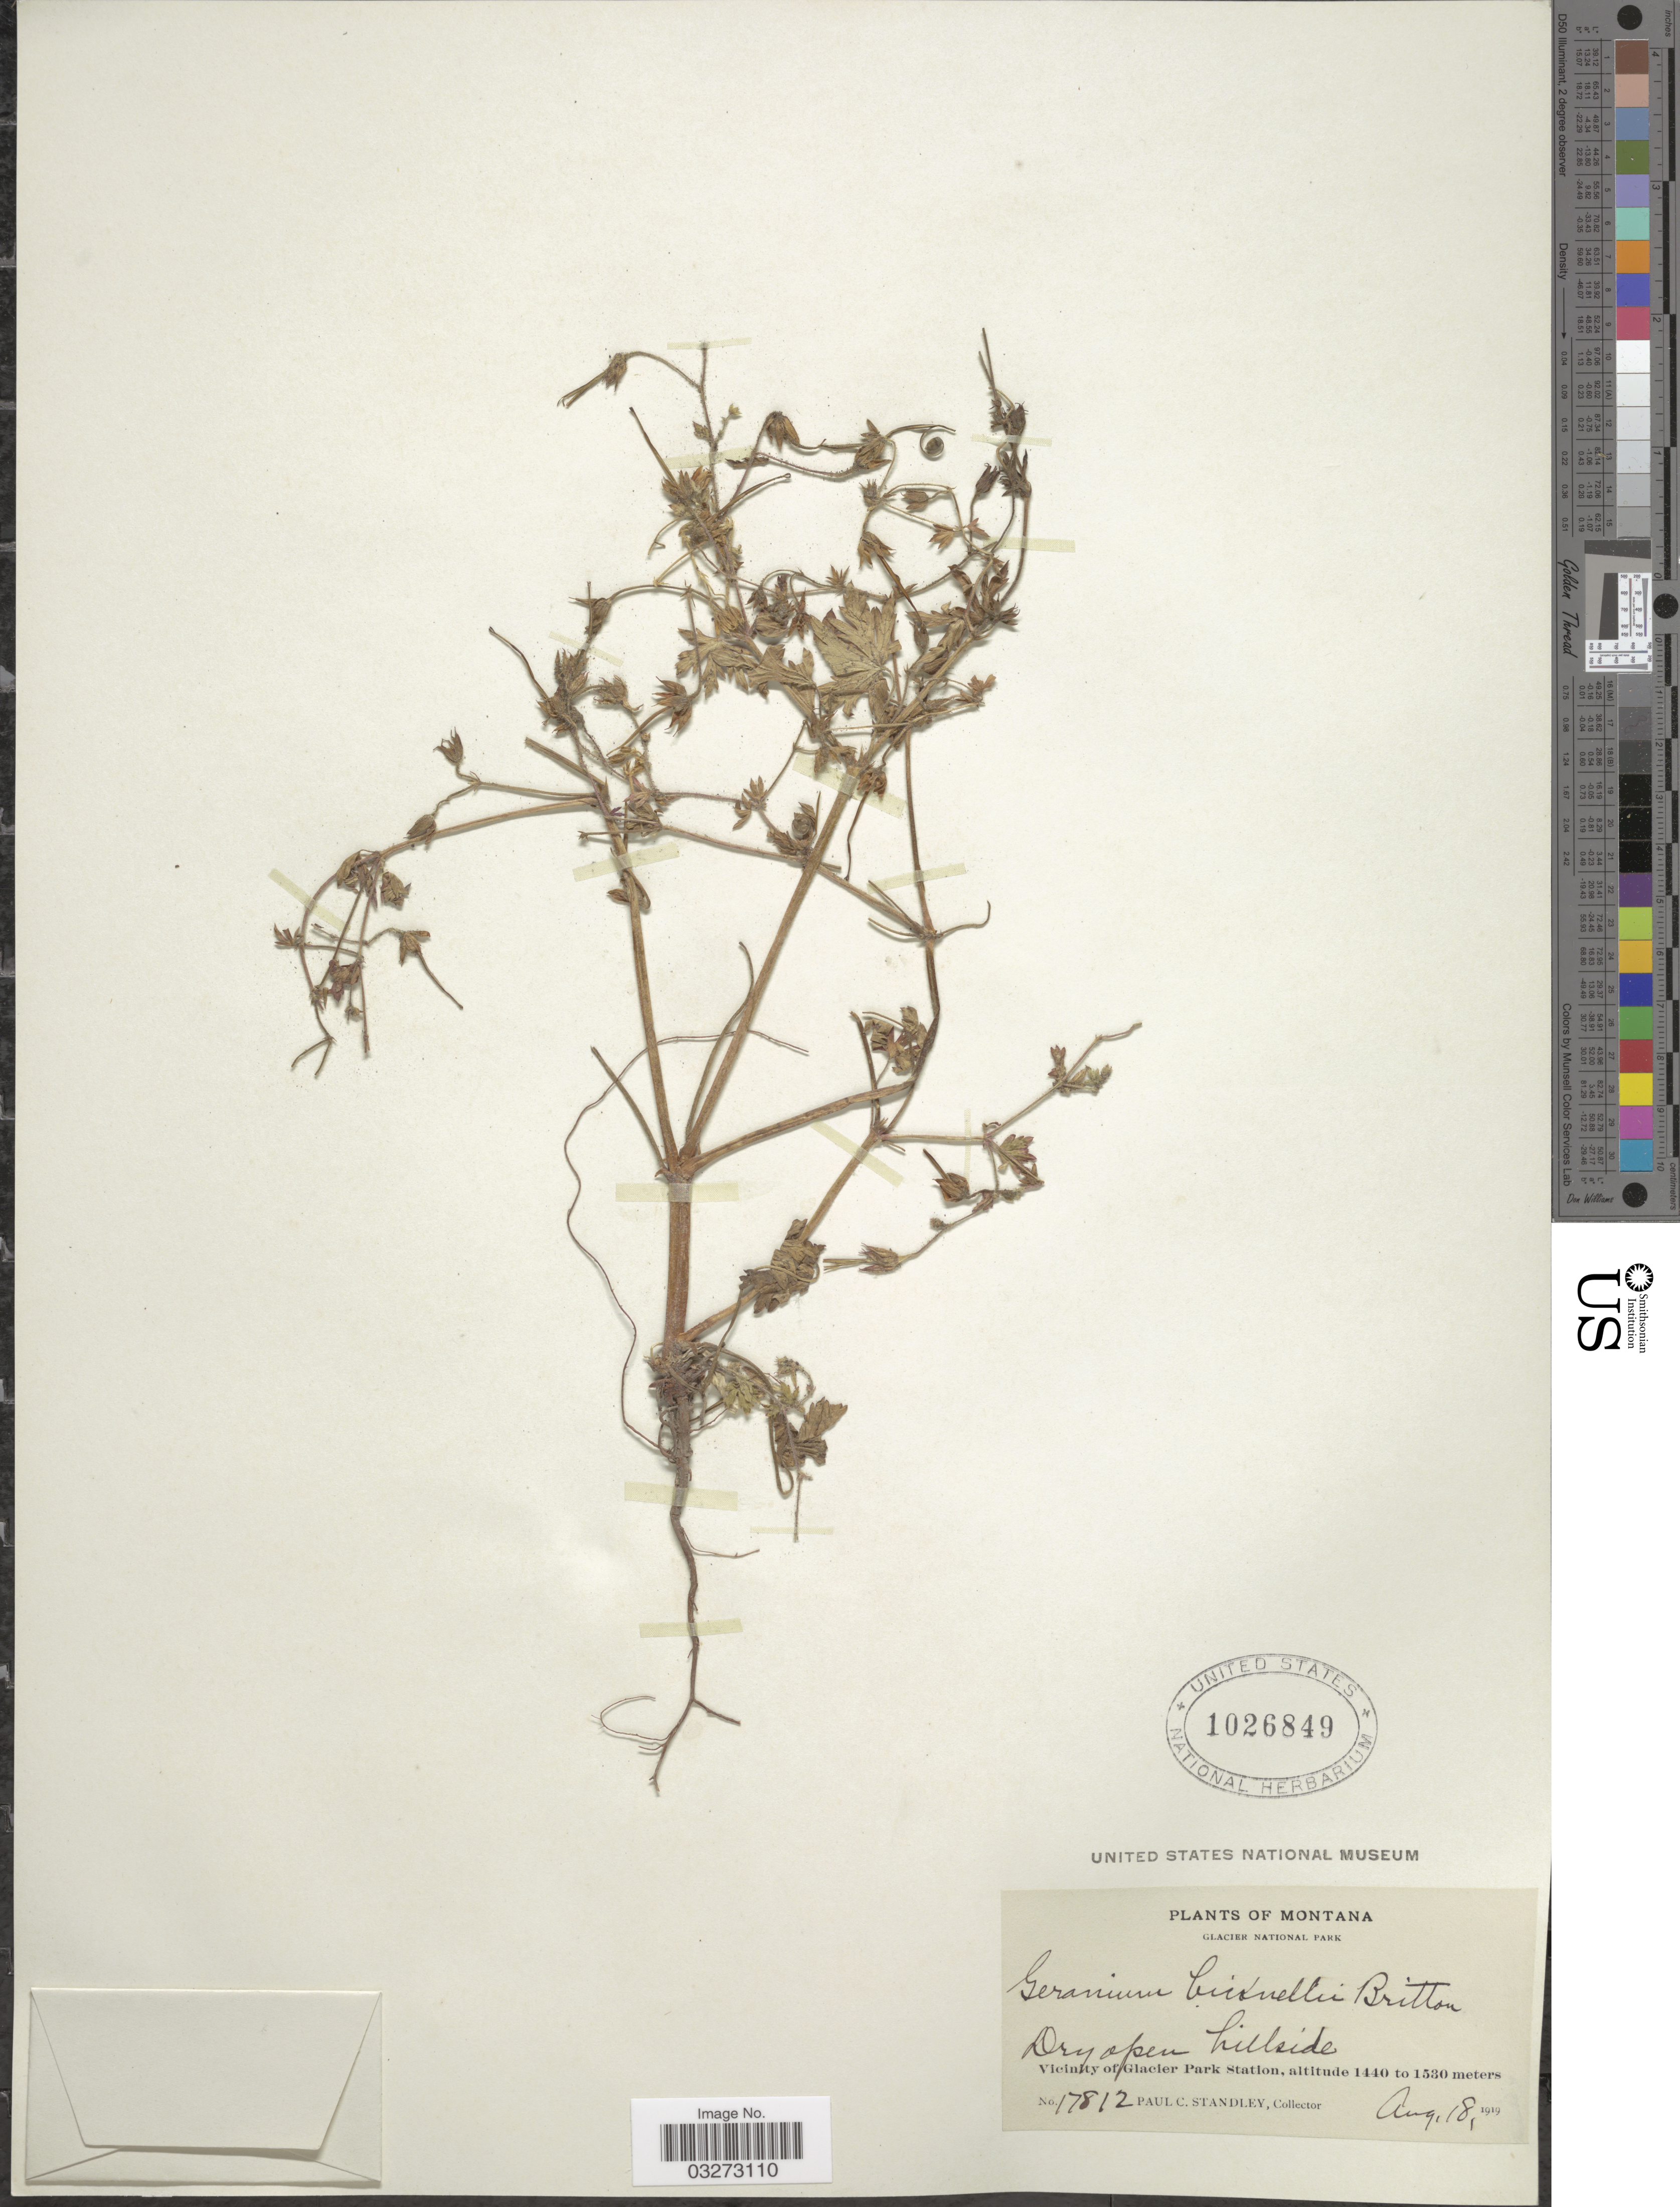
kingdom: Plantae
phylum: Tracheophyta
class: Magnoliopsida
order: Geraniales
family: Geraniaceae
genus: Geranium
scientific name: Geranium bicknellii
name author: Britton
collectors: P. C. Standley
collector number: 17812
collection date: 1919-08-18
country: United States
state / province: Montana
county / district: Glacier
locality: Glacier National Park, Vicinity of Glacier Park Station.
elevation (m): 1440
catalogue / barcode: US 1026849